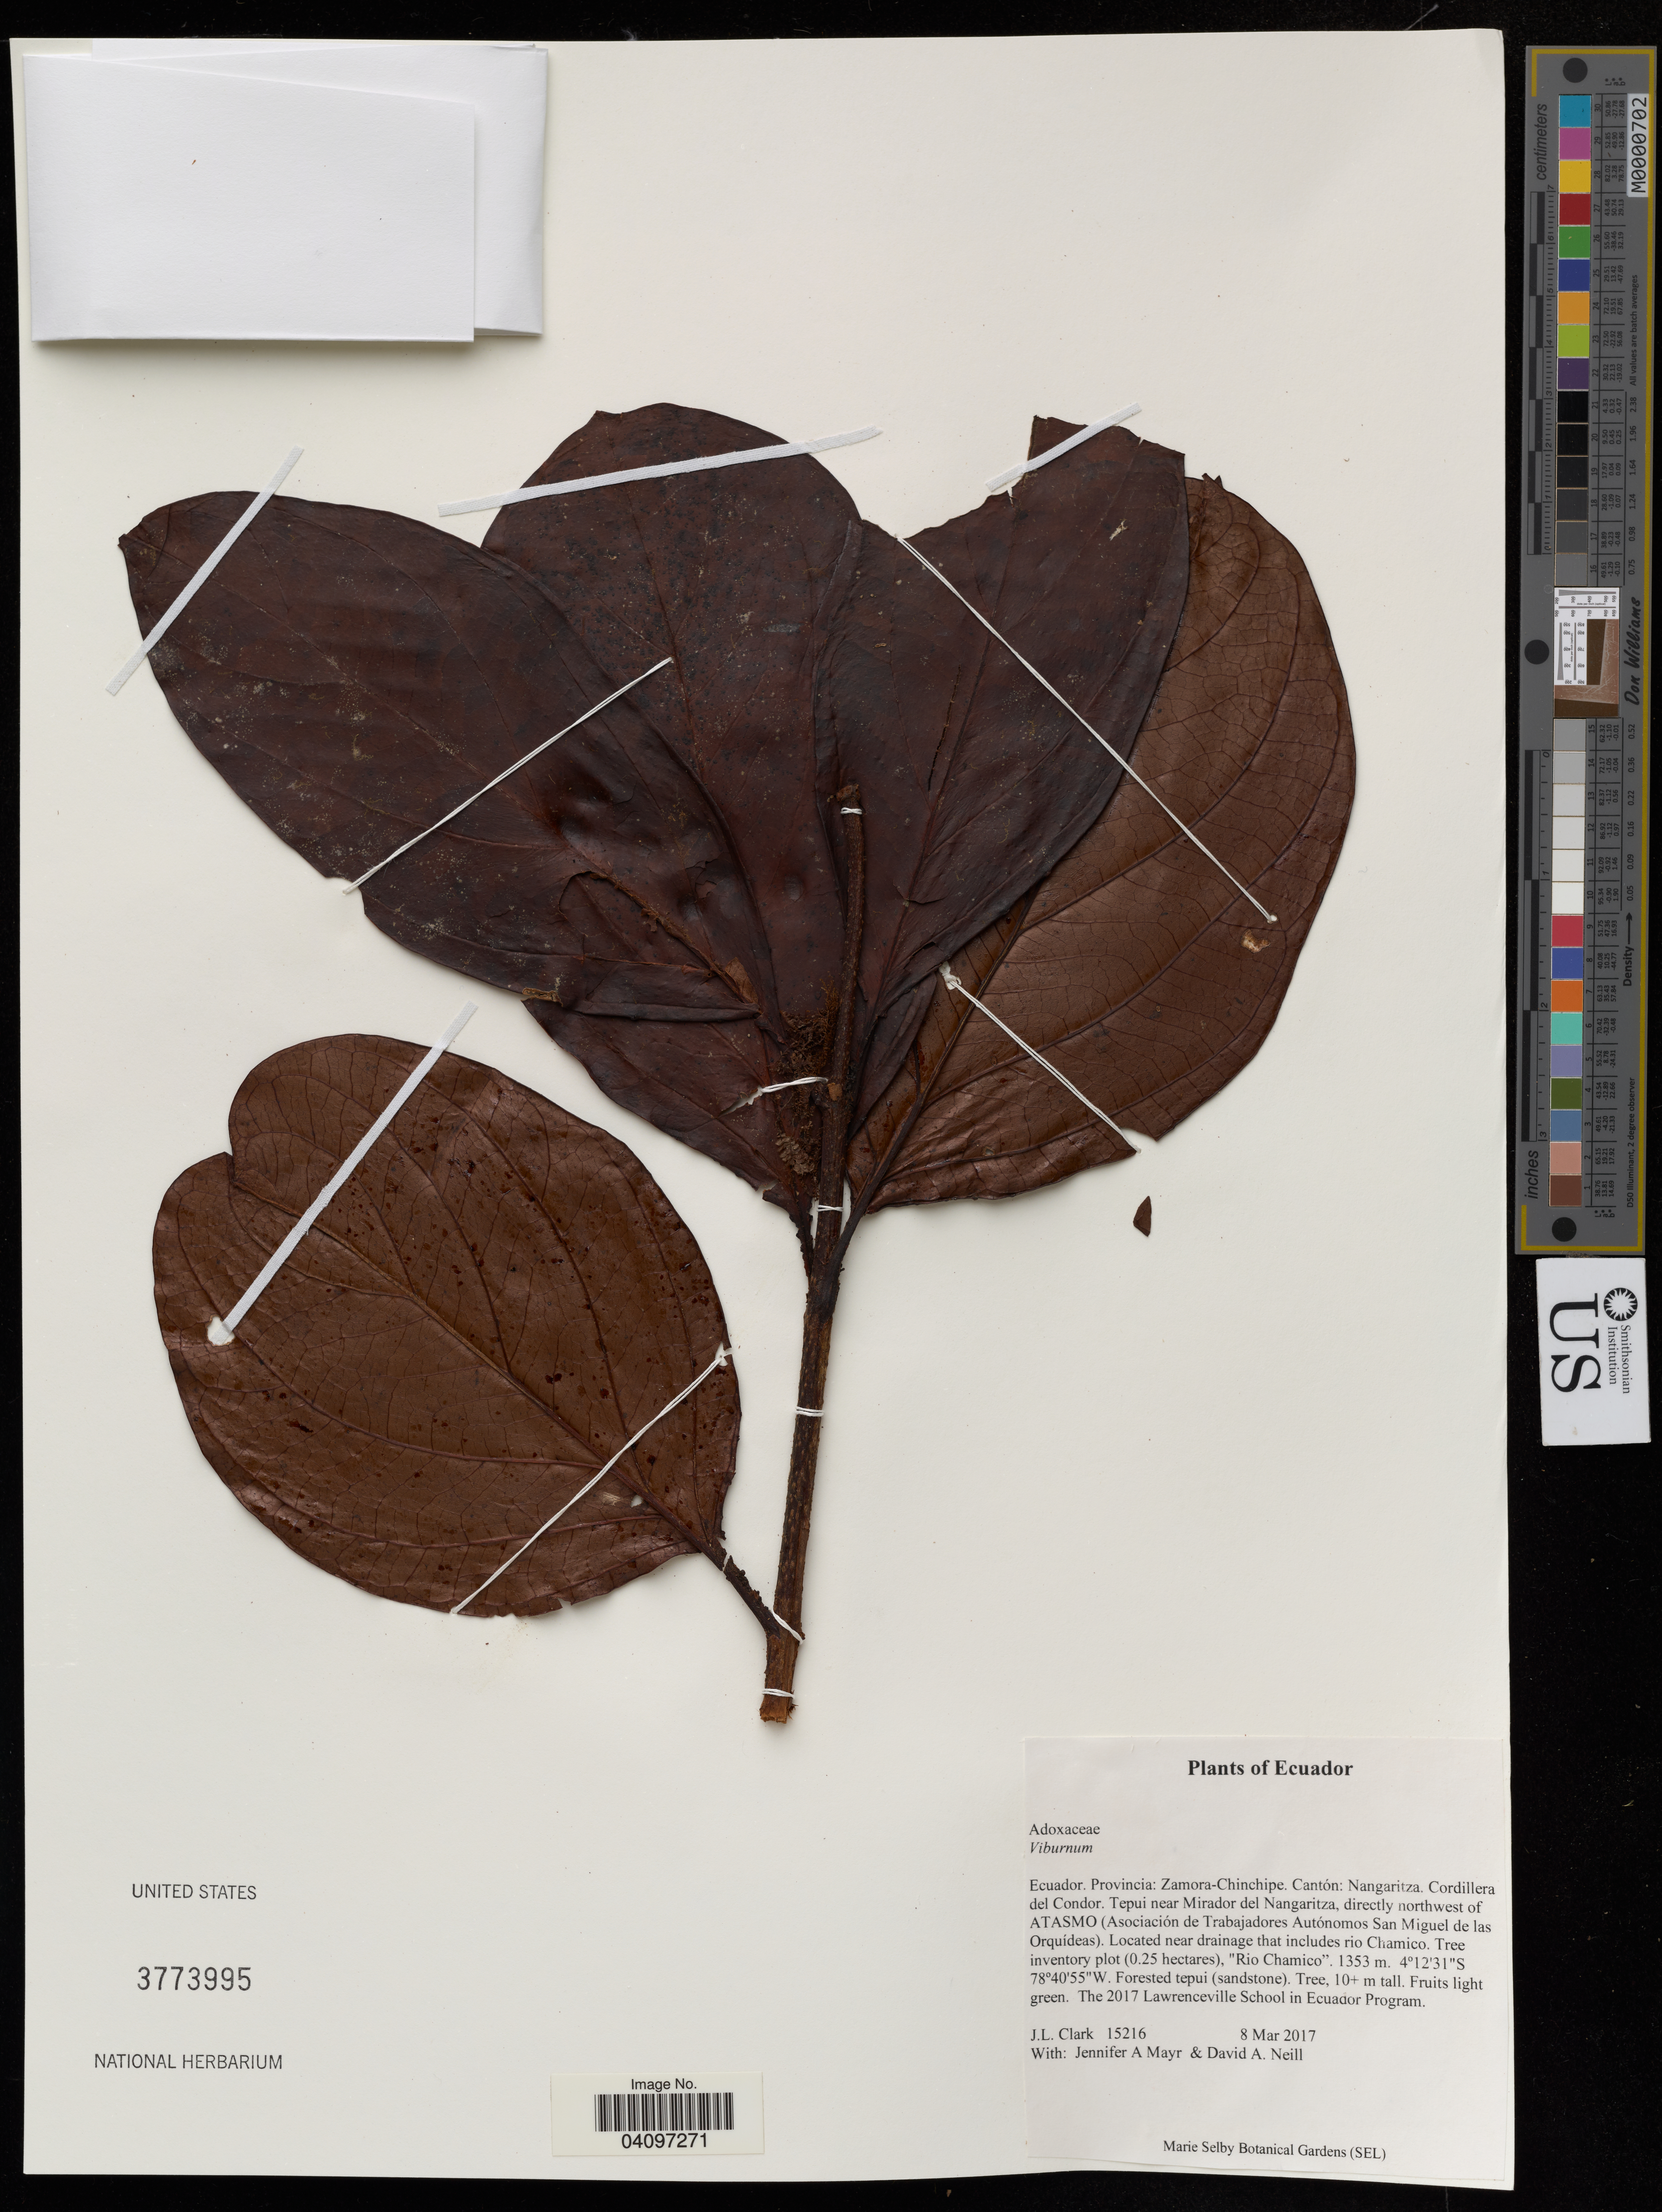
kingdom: Plantae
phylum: Tracheophyta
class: Magnoliopsida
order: Dipsacales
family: Viburnaceae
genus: Viburnum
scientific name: Viburnum sp.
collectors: J. Clark, J. Mayr & D. A. Neill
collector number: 15216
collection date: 2017-03-08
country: Ecuador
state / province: Zamora-Chinchipe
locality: Cantón: Nangaritza. Cordillera del Condor. Tepui near Mirador del Nangaritza, directly northwest of ATASMO (Asociación de Trabajadores Autónomos San Miguel de las Orquídeas). Located near drainage that includes rio Chamico. Tree inventory plot (0.25 hectares), "Rio Chamico".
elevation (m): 1353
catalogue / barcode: US 3773995